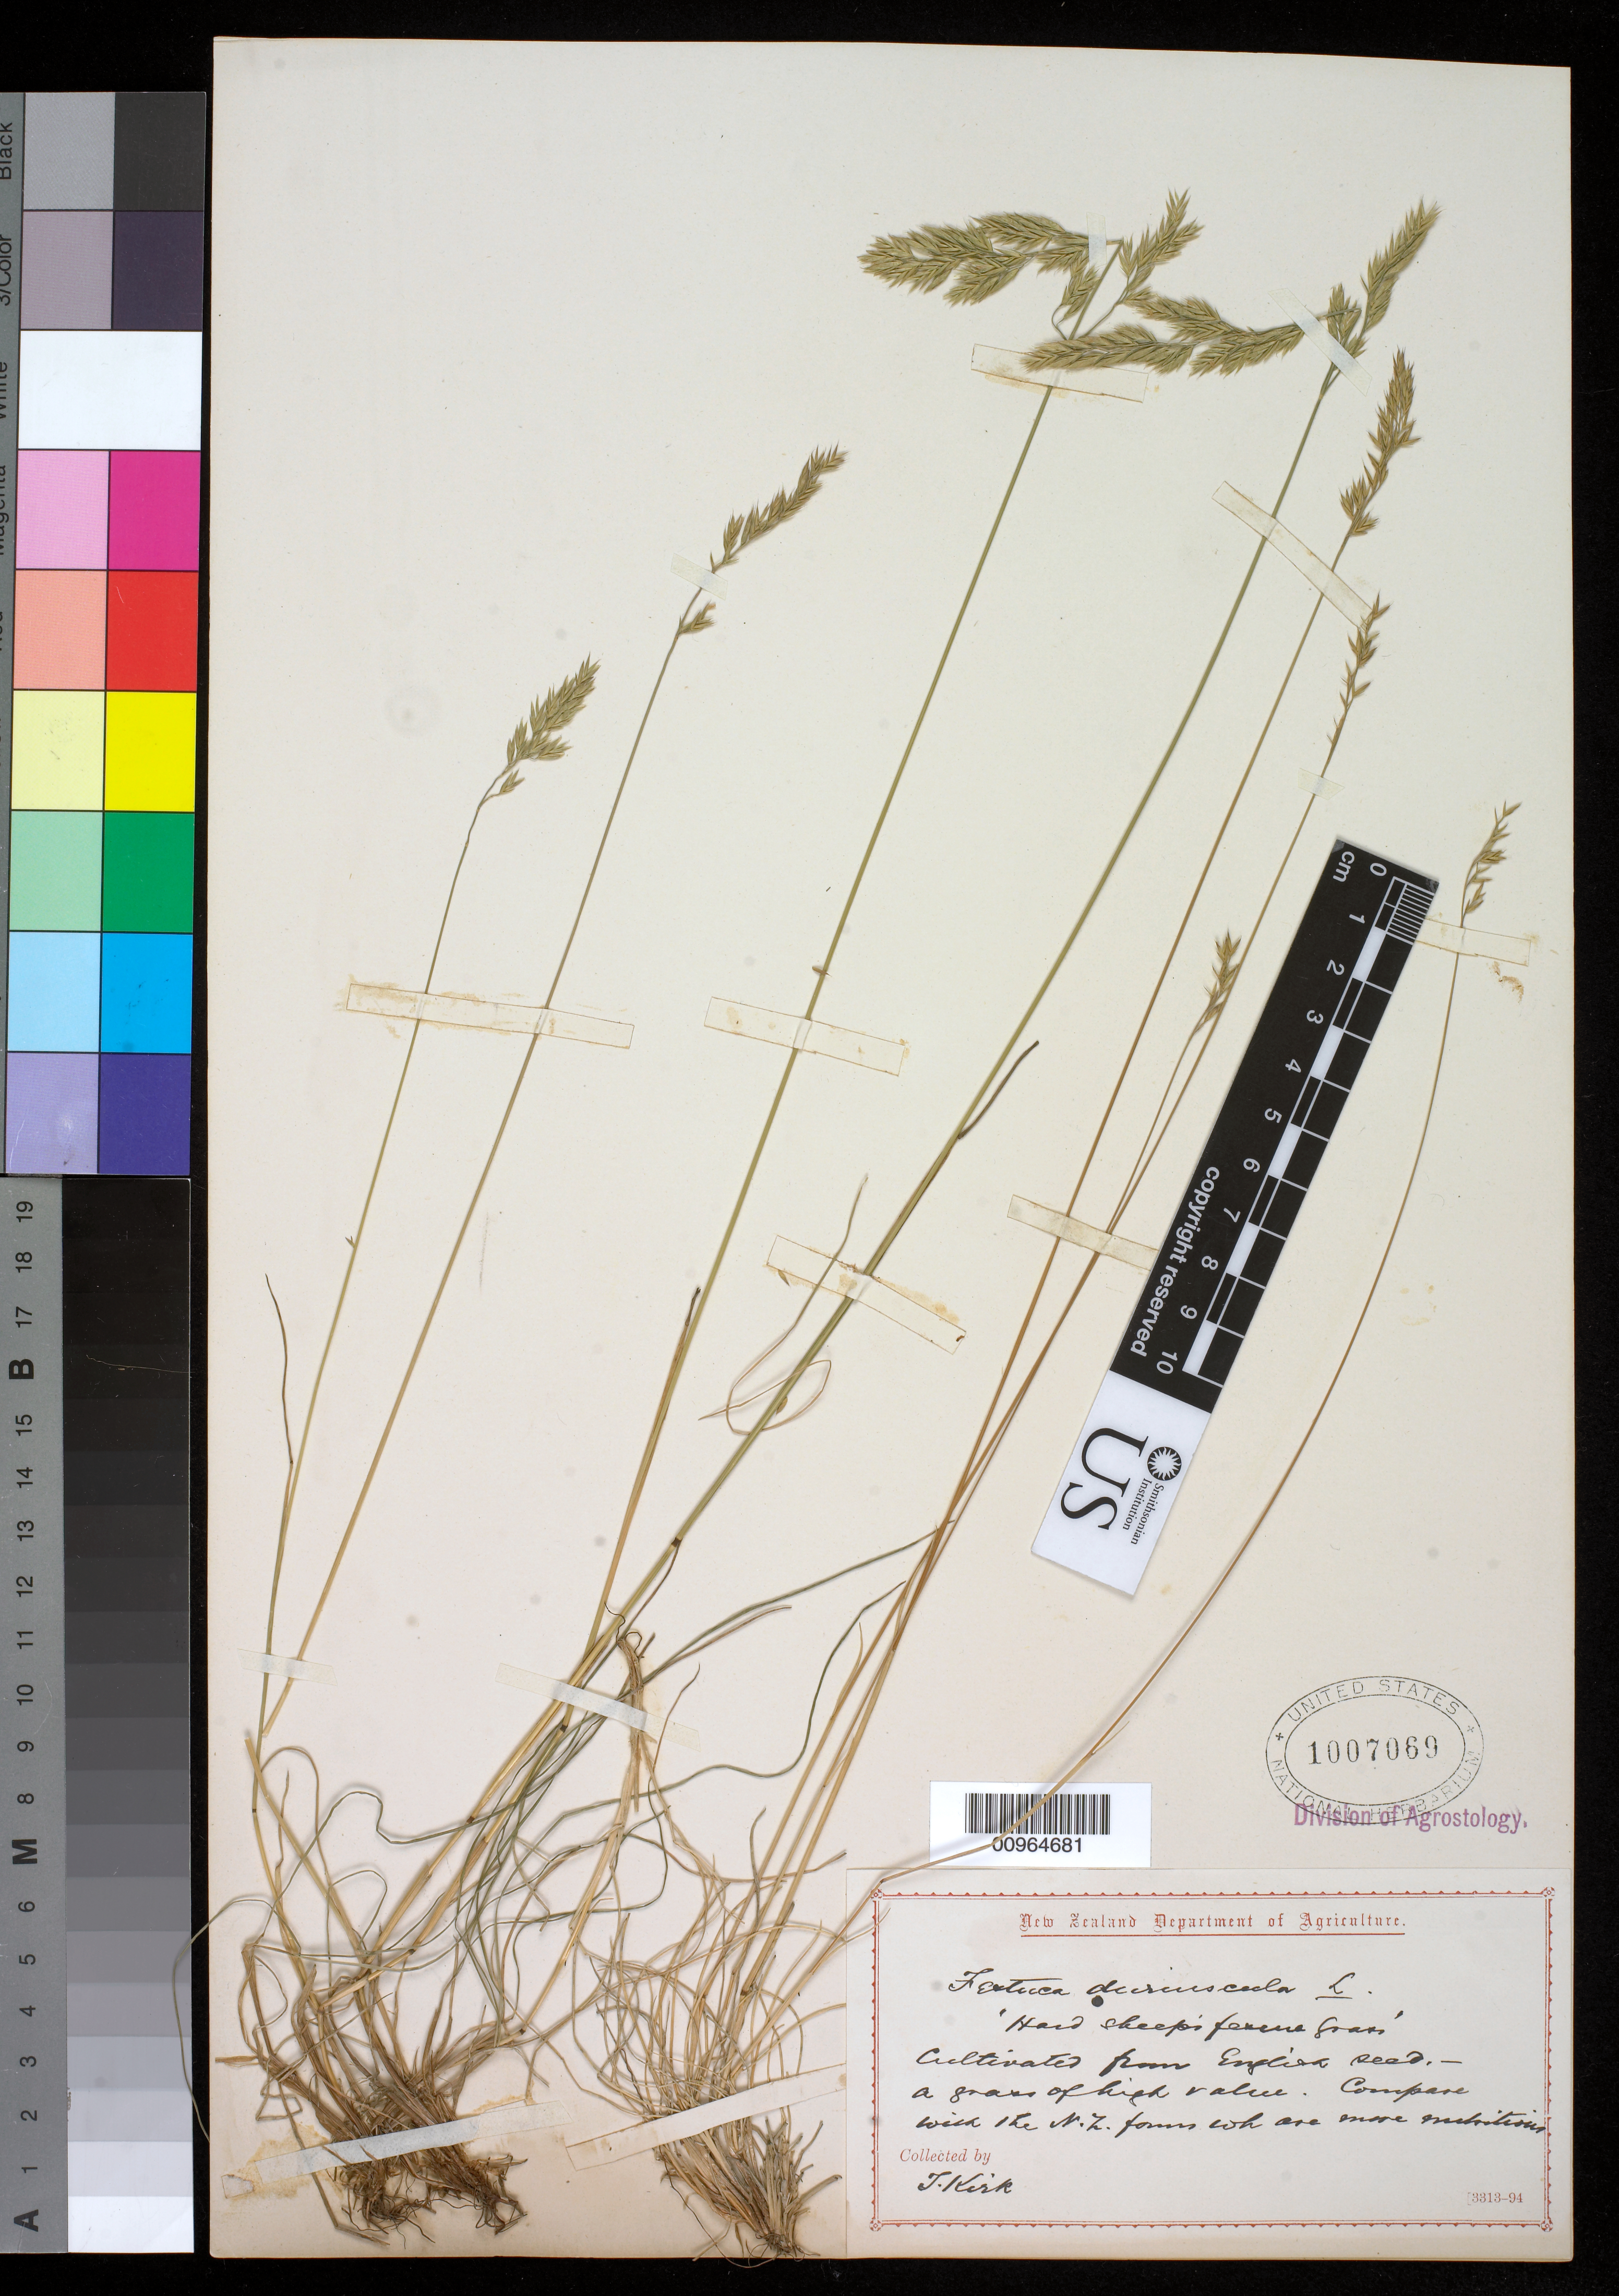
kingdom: Plantae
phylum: Tracheophyta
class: Liliopsida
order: Poales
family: Poaceae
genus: Festuca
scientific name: Festuca rubra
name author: L.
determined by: Poaceae Reorganization Project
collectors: T. Kirk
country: New Zealand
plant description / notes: Cultivated from English seed - a grass of high value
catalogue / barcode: US 1007069